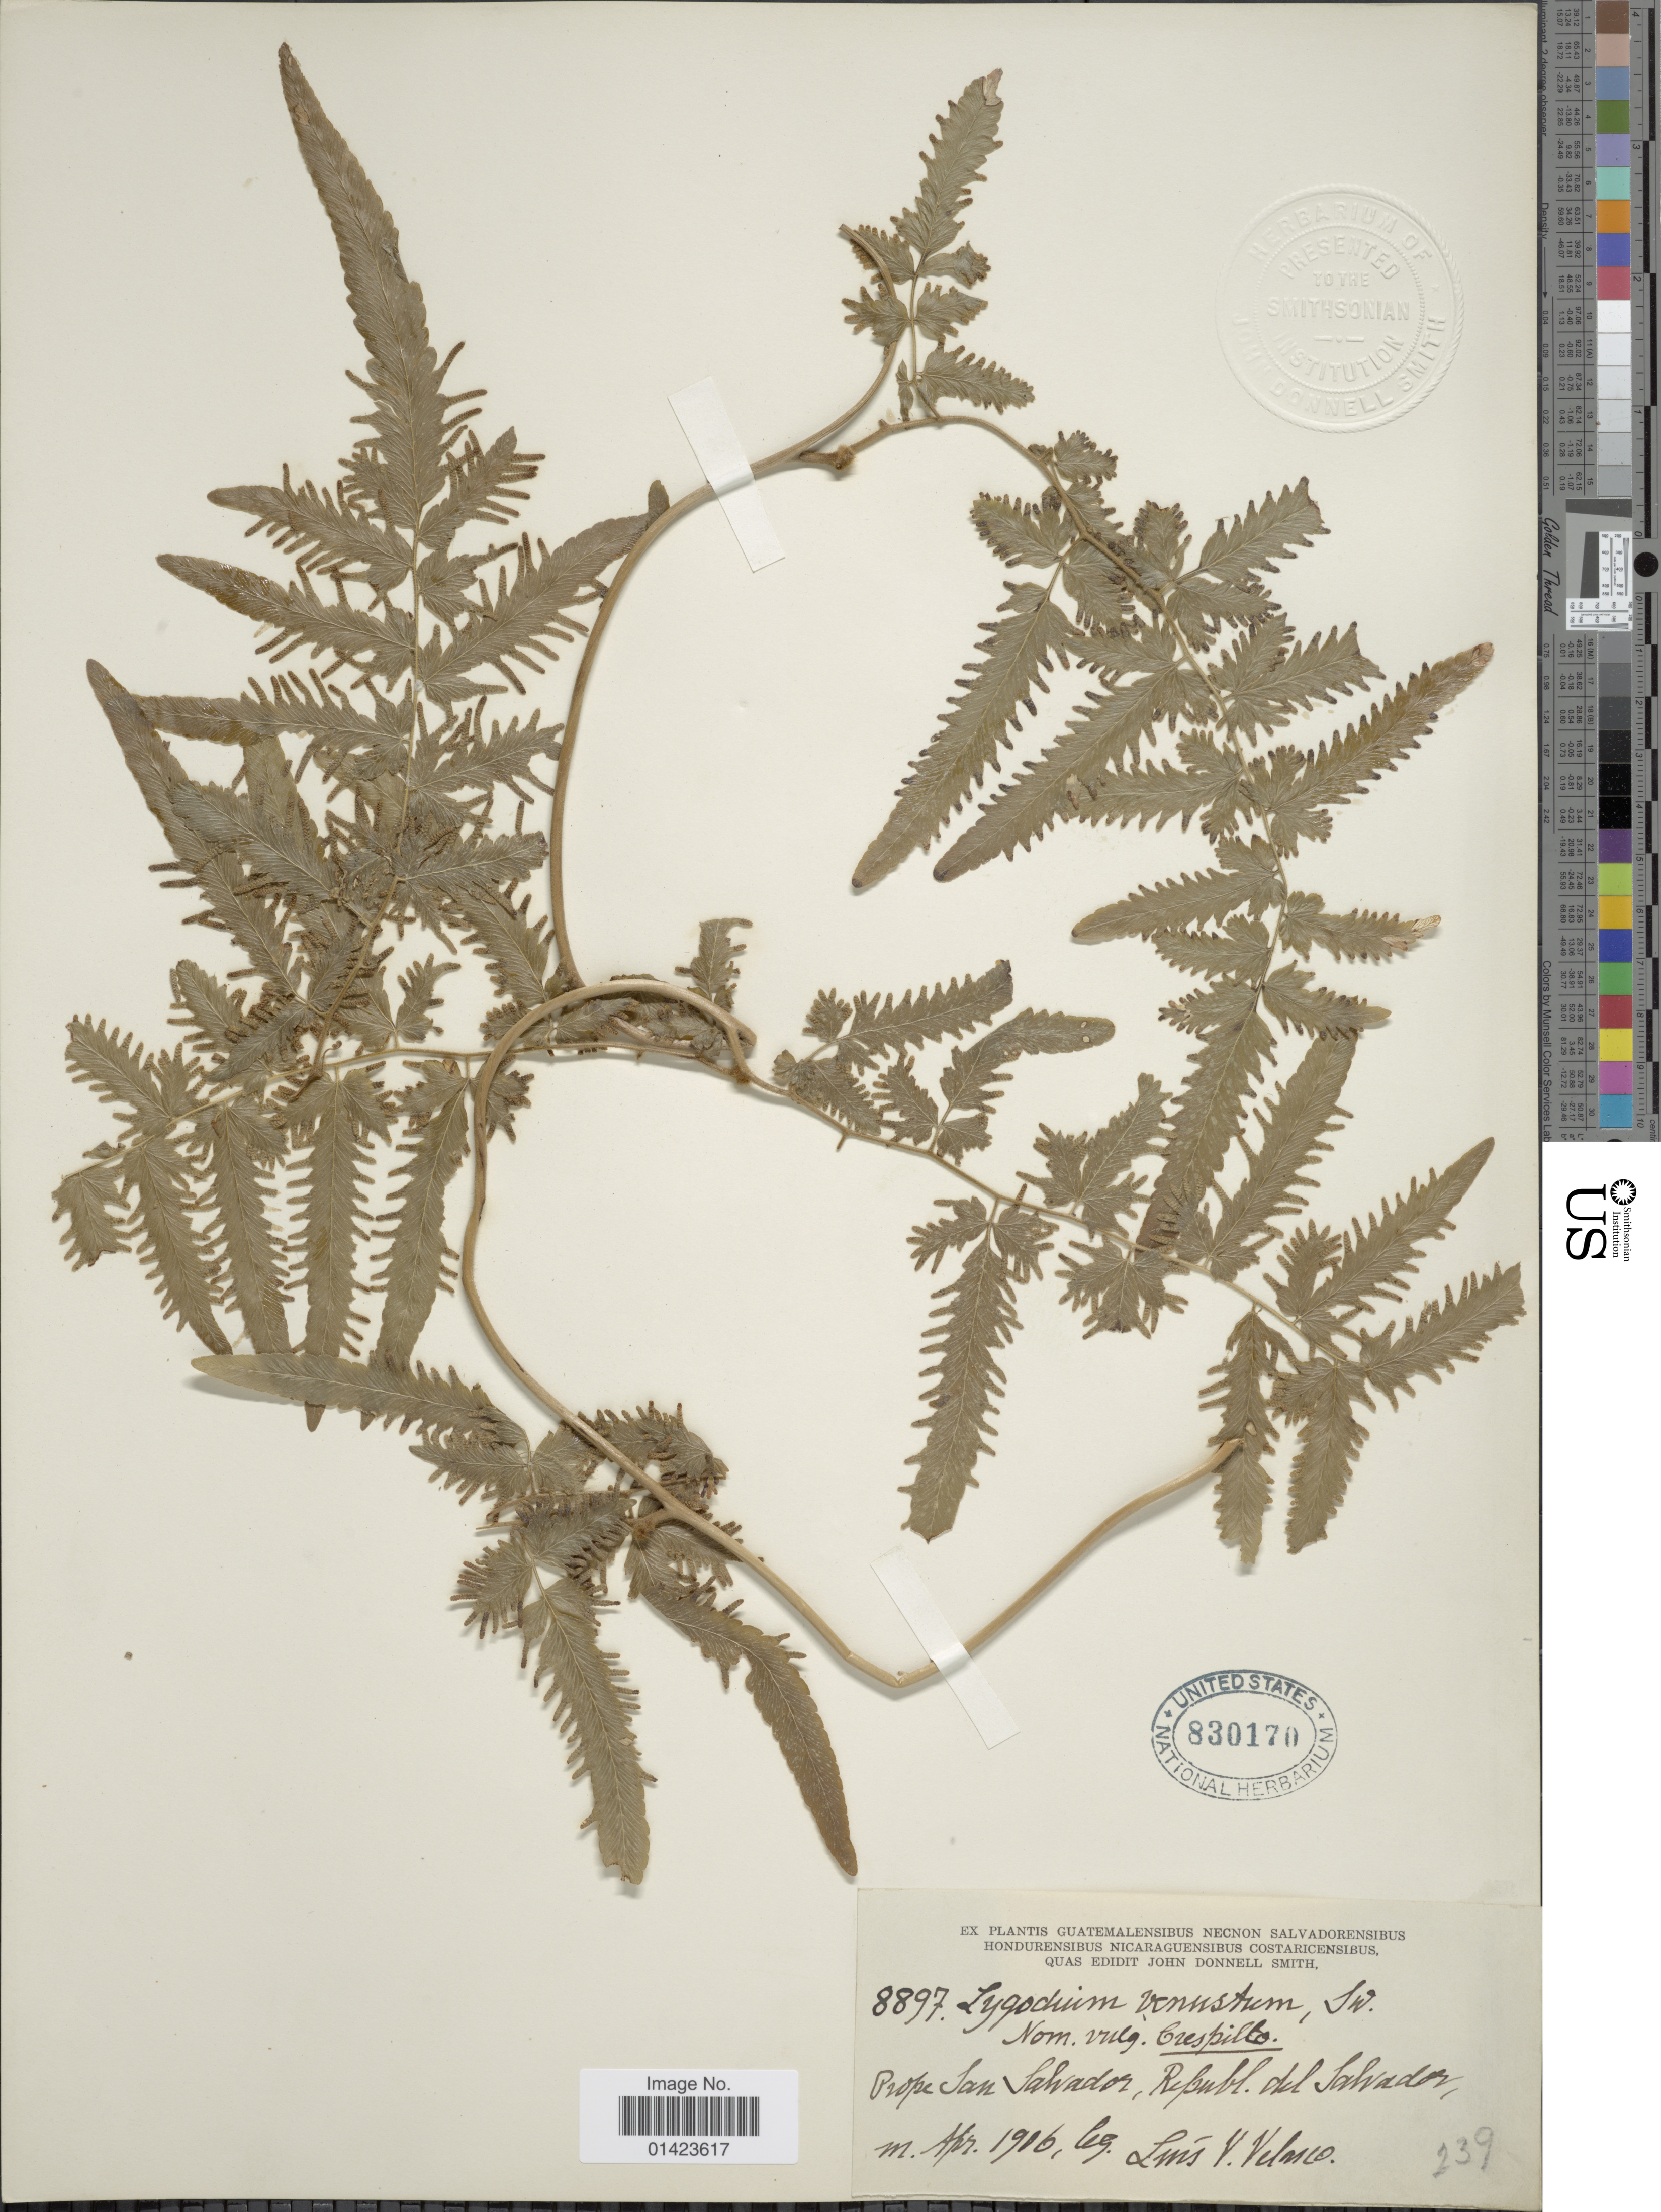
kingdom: Plantae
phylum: Tracheophyta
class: Polypodiopsida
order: Schizaeales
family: Lygodiaceae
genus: Lygodium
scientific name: Lygodium venustum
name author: Sw.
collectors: L. Velasco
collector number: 8897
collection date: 1906-04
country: El Salvador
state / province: San Salvador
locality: Prope San Salvador, Republ. del Salvador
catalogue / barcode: US 830170